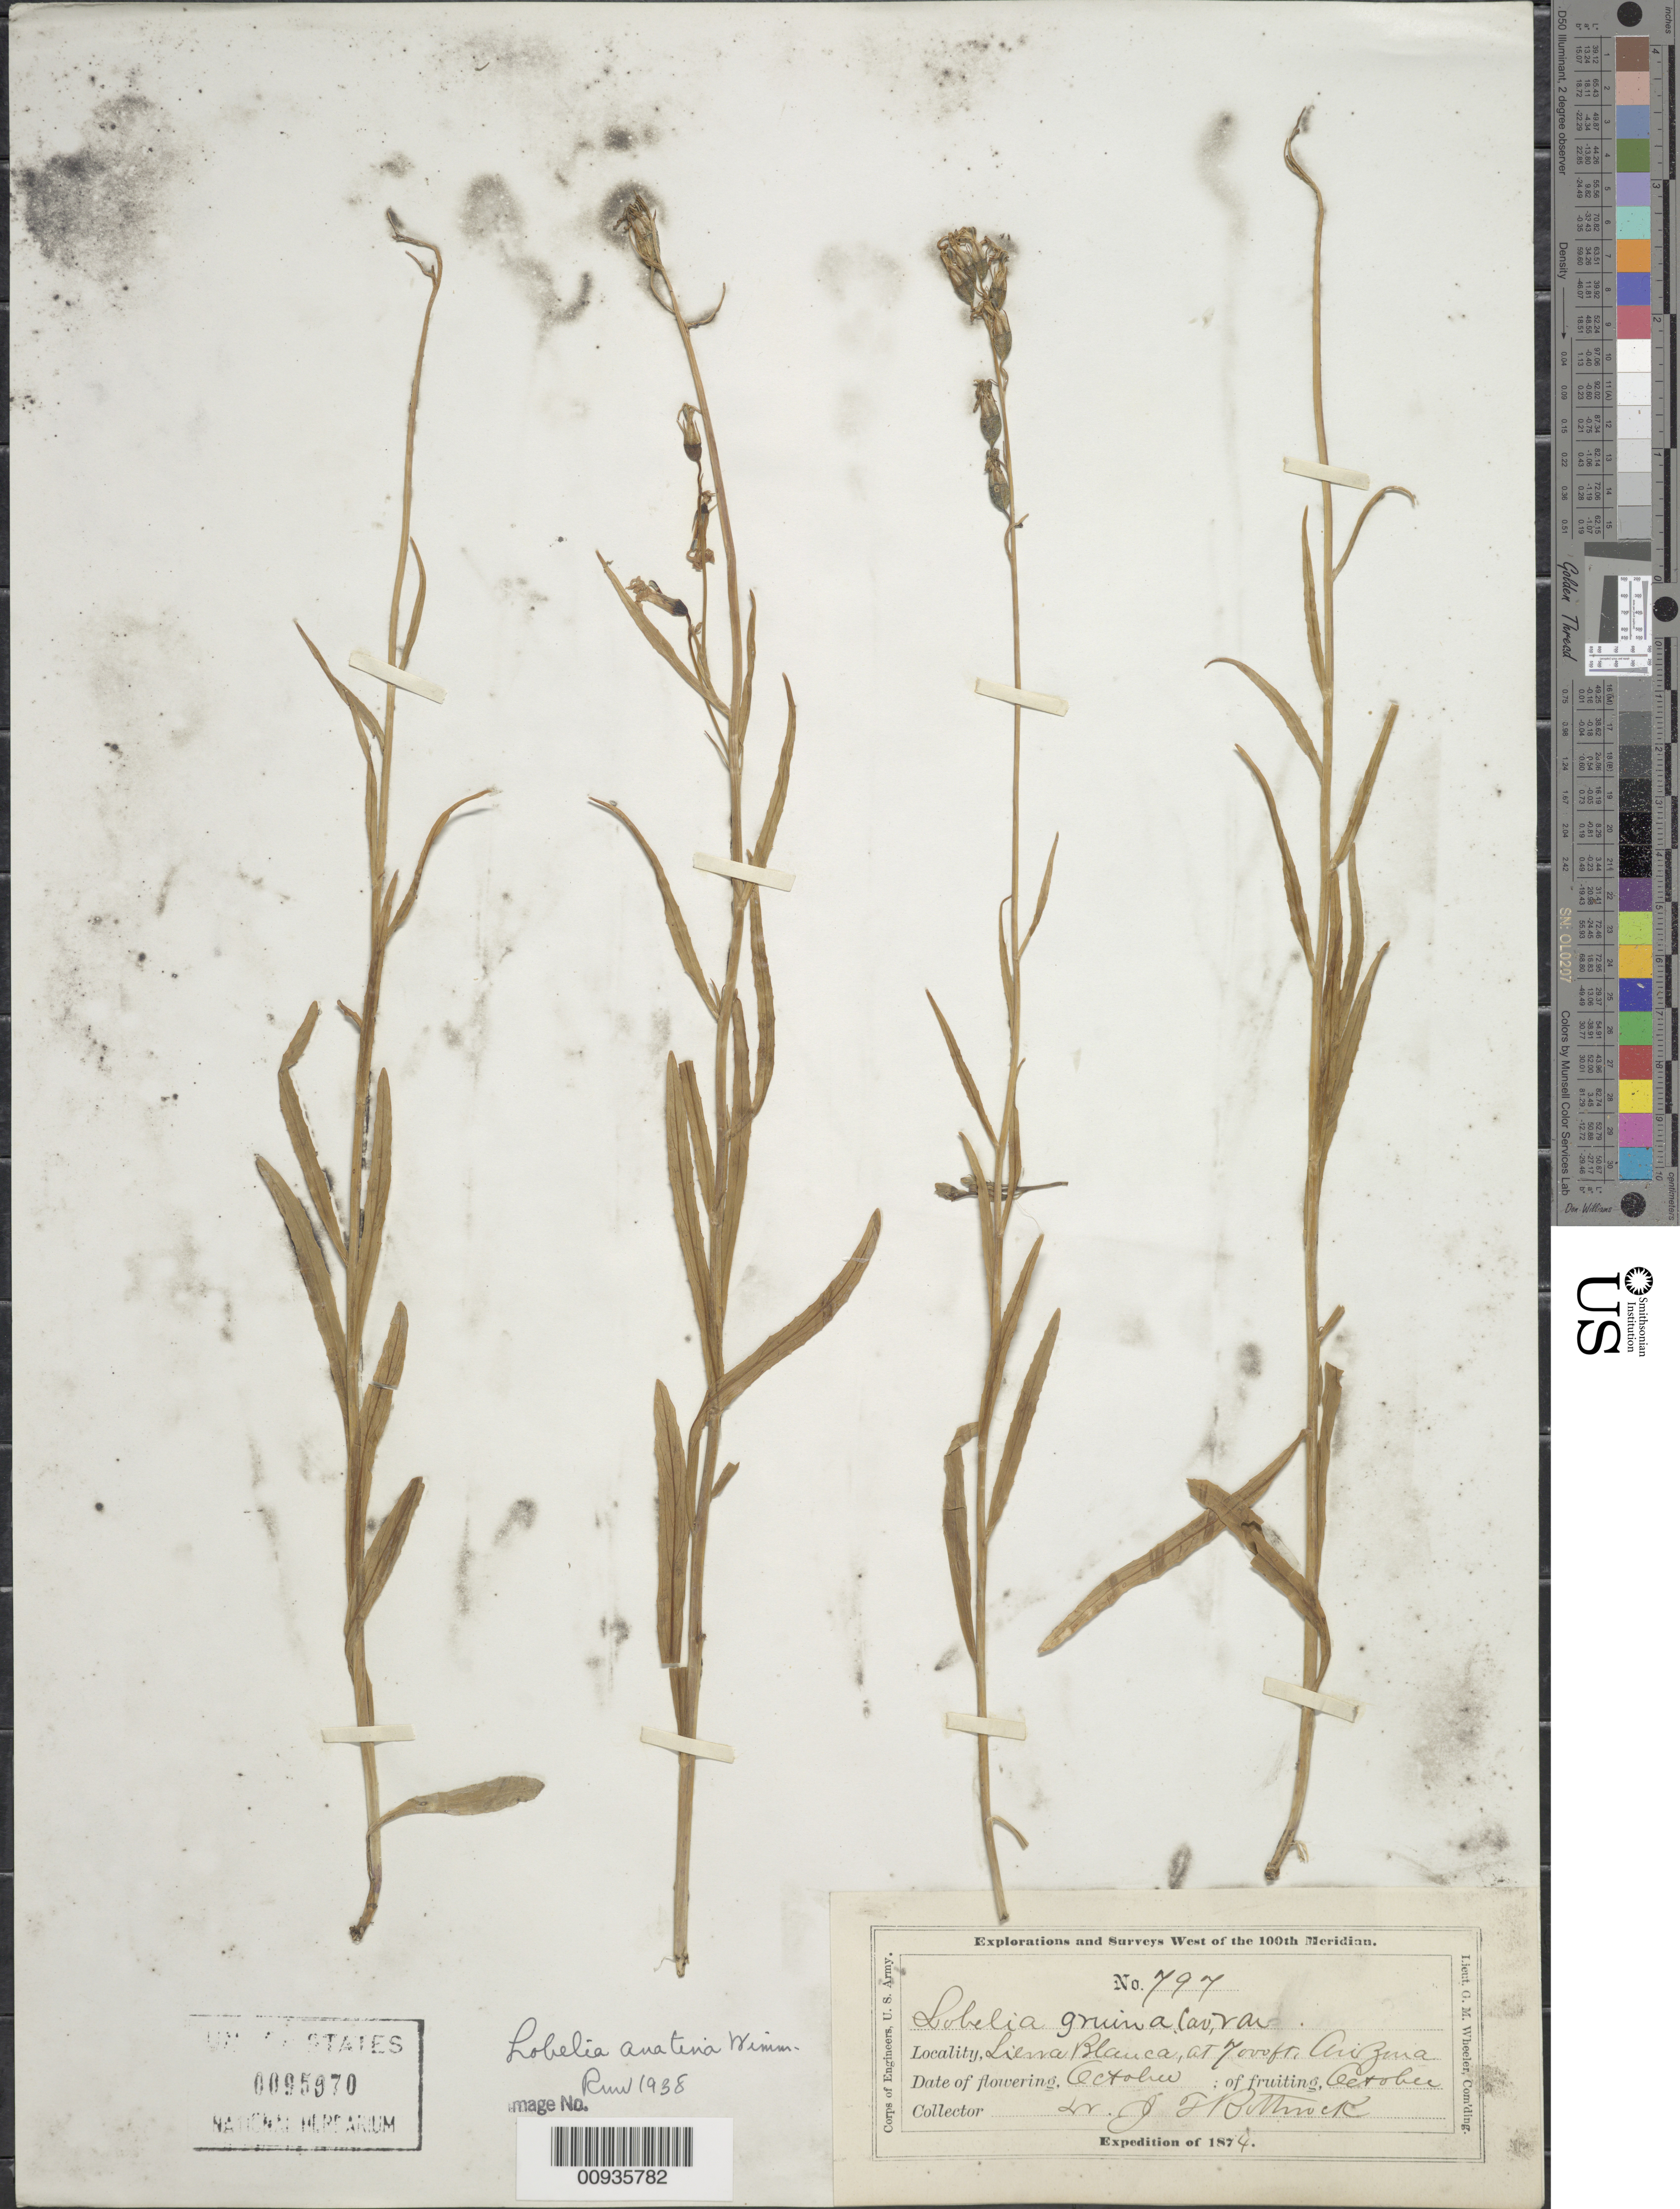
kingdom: Plantae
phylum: Tracheophyta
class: Magnoliopsida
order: Asterales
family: Campanulaceae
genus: Lobelia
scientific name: Lobelia anatina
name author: E. Wimm.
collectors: J. T. Rothrock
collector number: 797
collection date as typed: October 1874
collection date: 1874-10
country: United States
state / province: Arizona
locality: Sierra Blanca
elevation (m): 2134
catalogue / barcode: US 95970